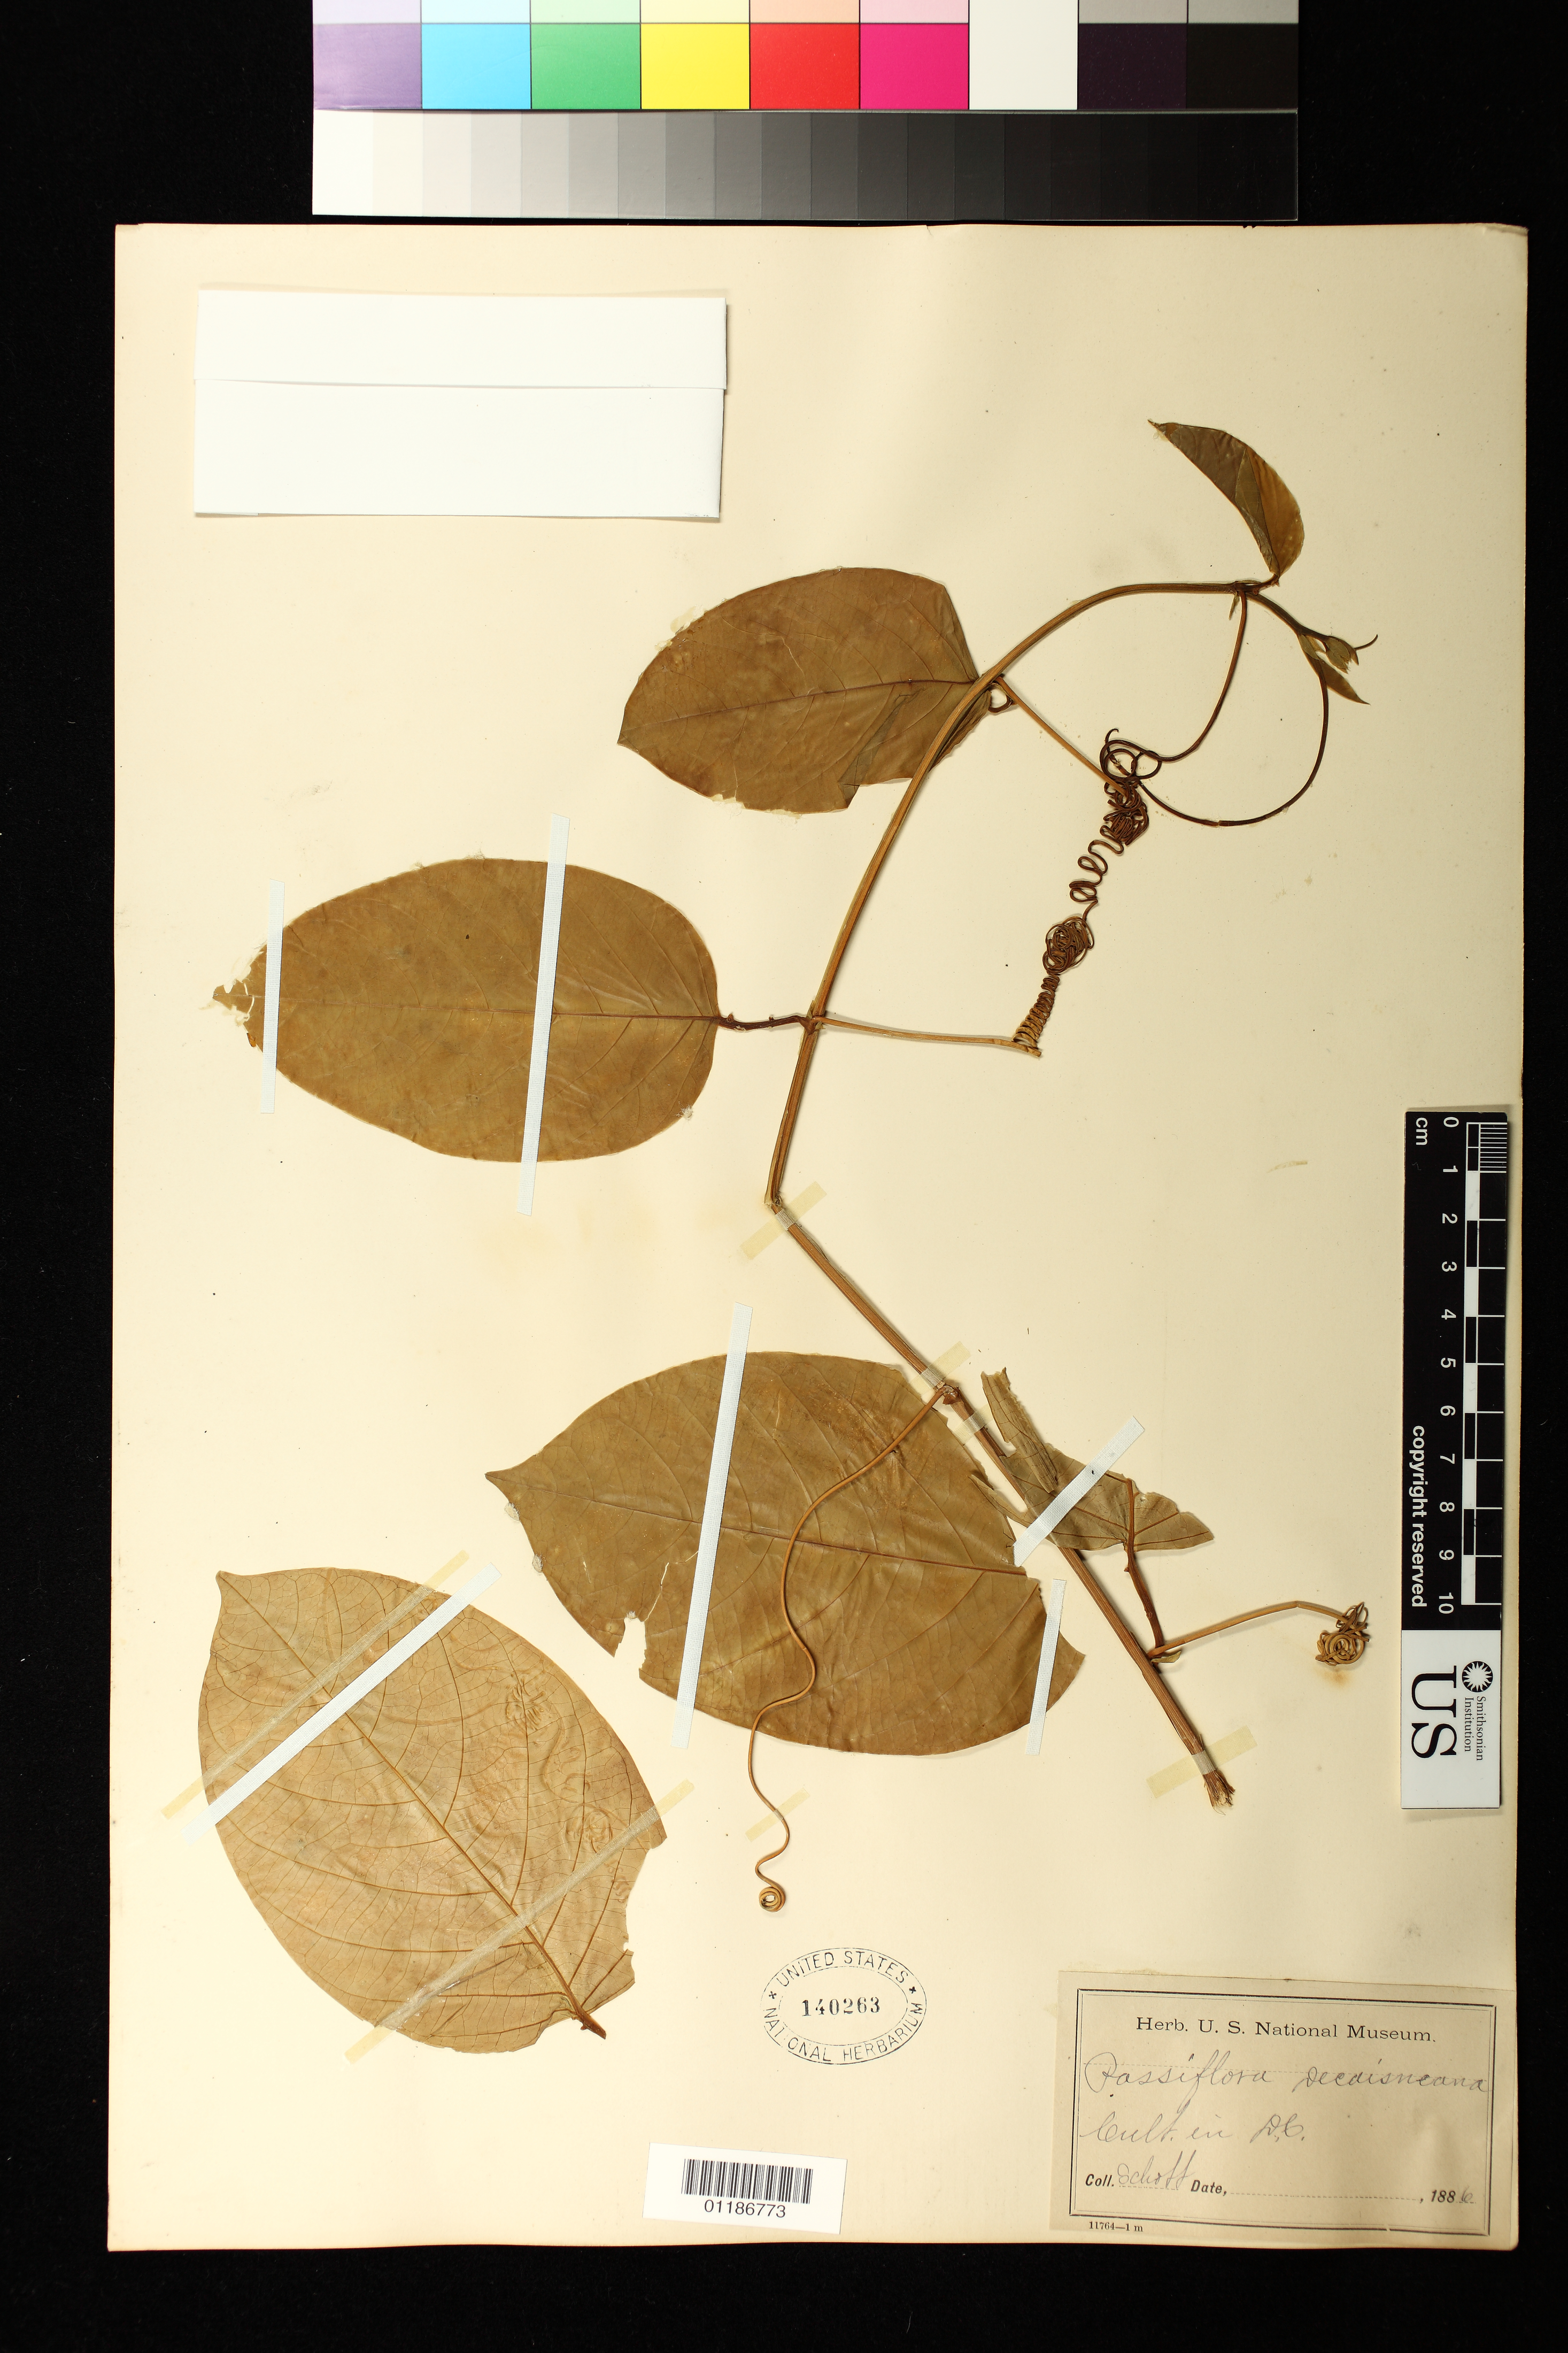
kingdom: Plantae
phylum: Tracheophyta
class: Magnoliopsida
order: Malpighiales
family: Passifloraceae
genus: Passiflora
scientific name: Passiflora x decaisneana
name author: G. Nicholson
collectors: Schott, --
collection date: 1886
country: United States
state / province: District of Columbia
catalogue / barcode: US 140263